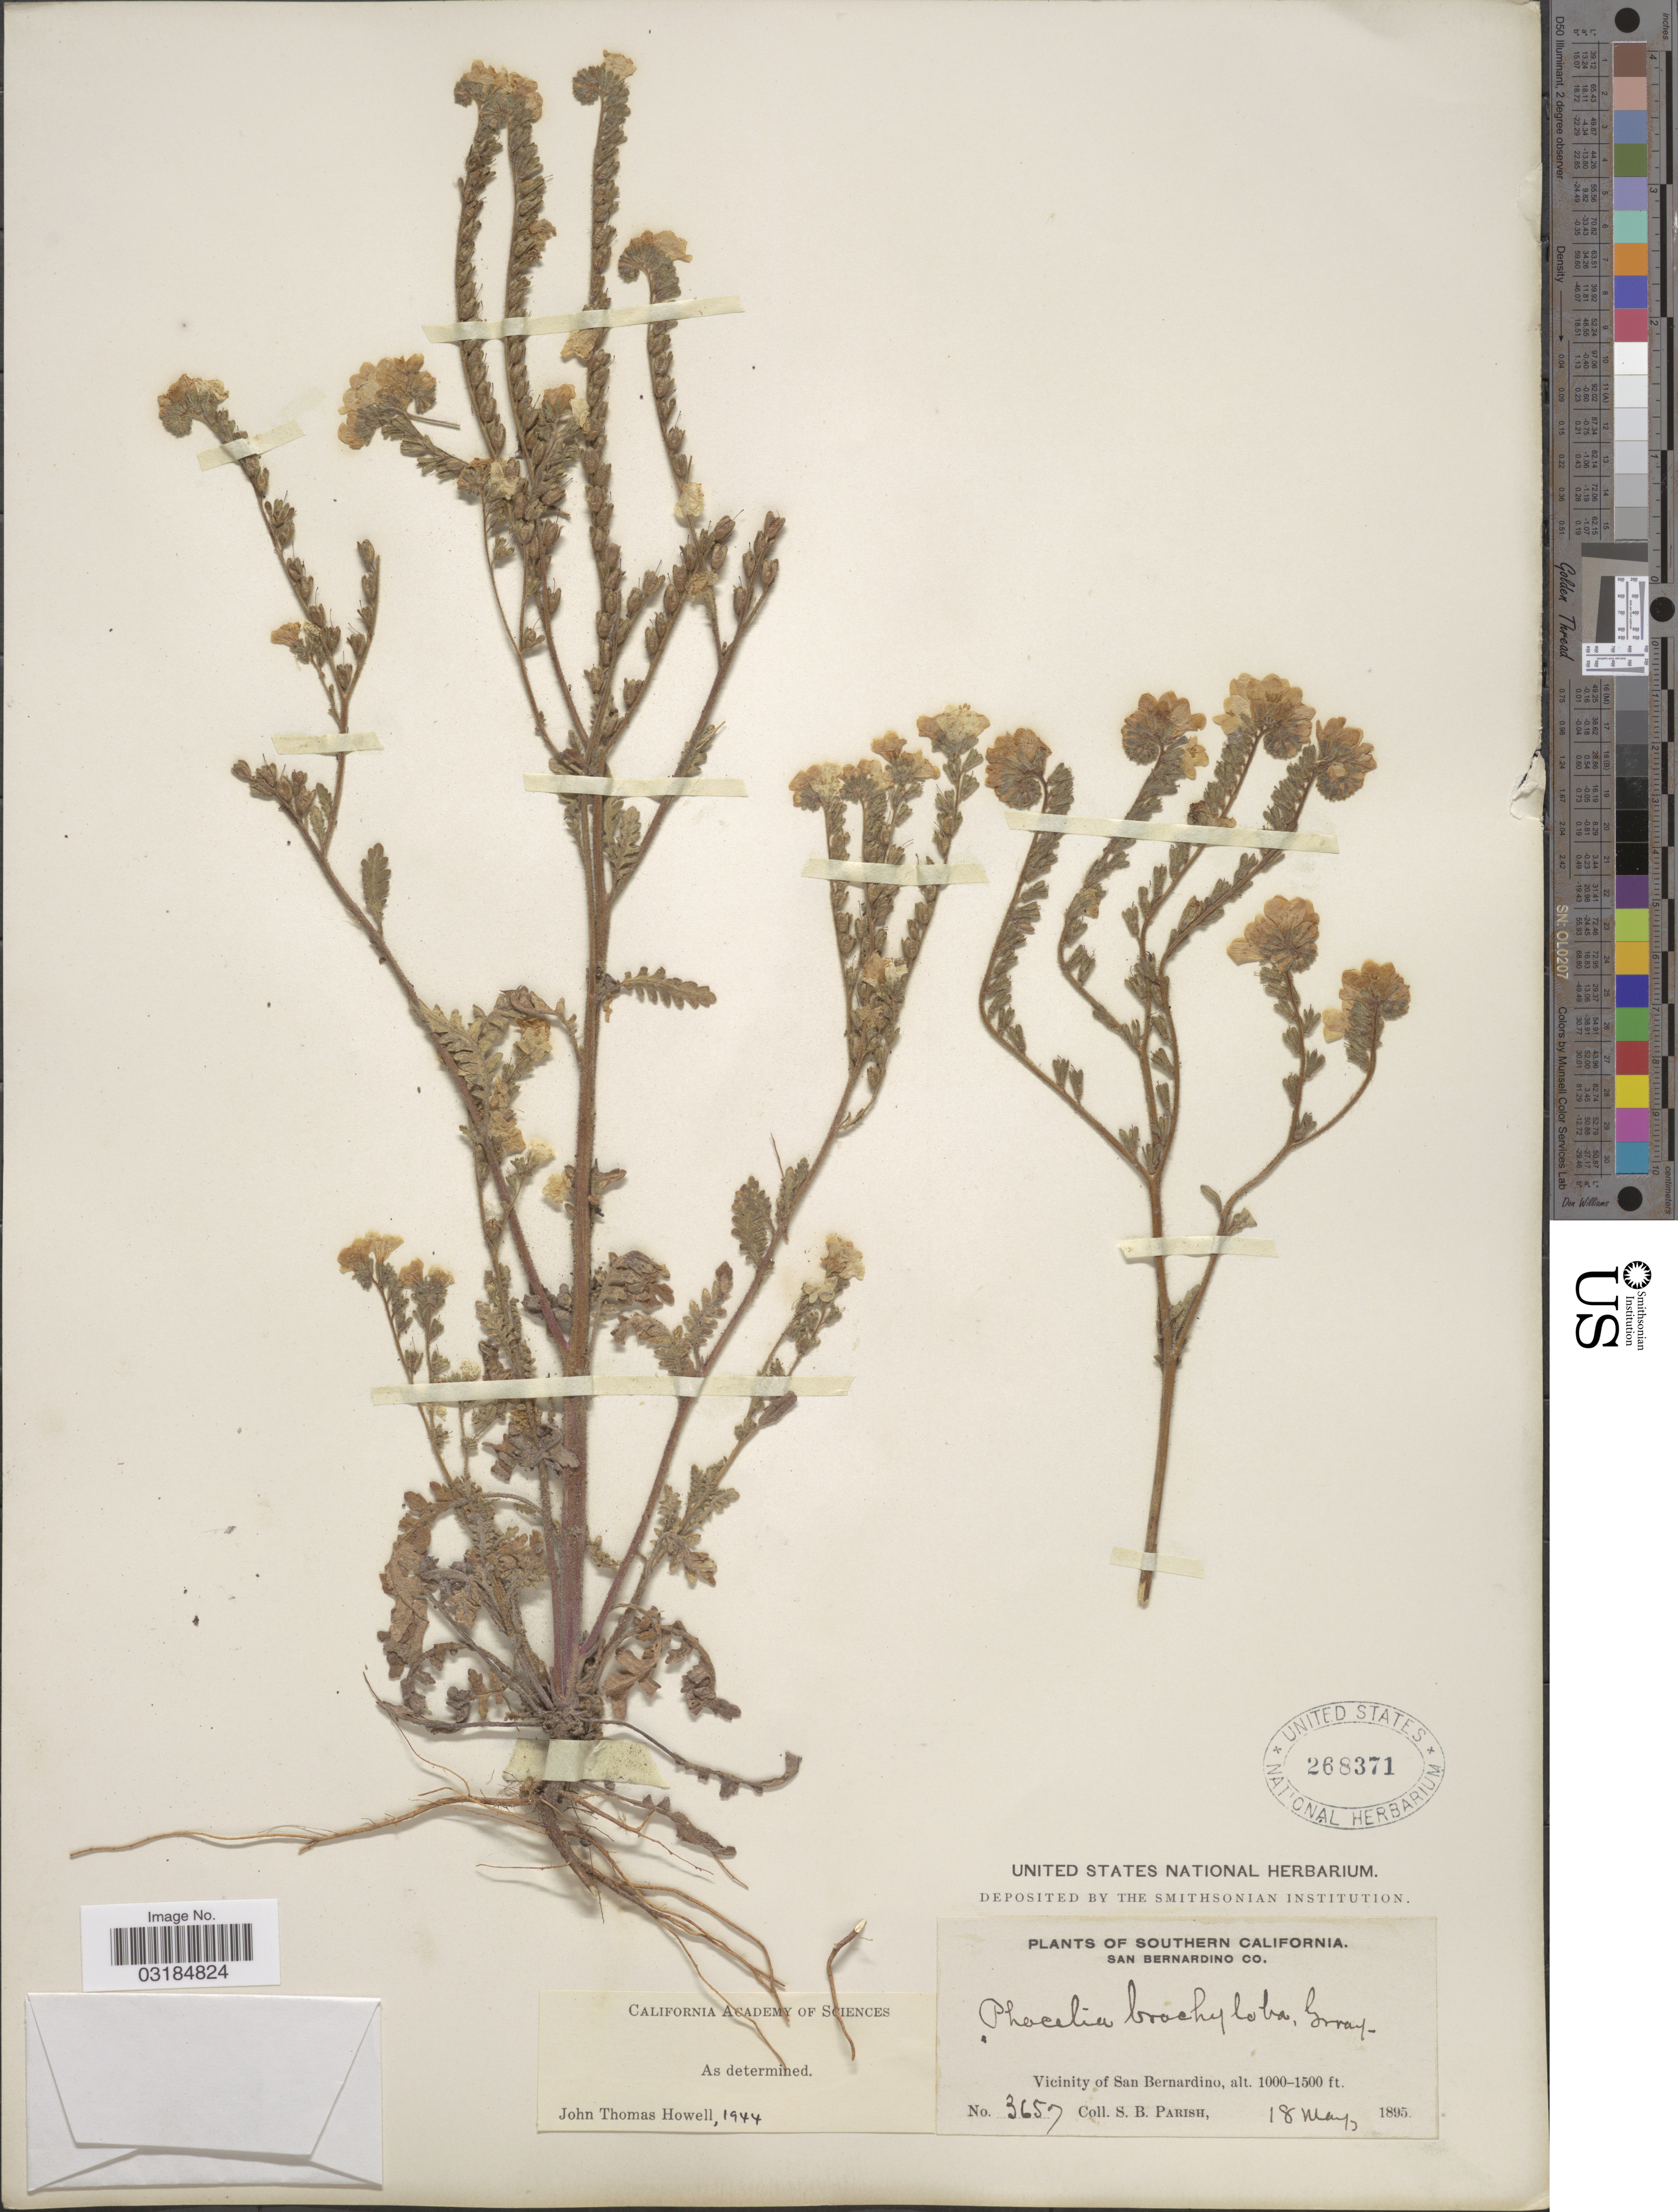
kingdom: Plantae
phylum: Tracheophyta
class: Magnoliopsida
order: Boraginales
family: Hydrophyllaceae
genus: Phacelia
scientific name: Phacelia brachyloba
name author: (Benth.) A. Gray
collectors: S. B. Parish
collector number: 3657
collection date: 1895-05-18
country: United States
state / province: California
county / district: San Bernardino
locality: Southern California, San Bernardino Co., Vicinity of San Bernardino.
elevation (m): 305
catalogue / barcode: US 268371